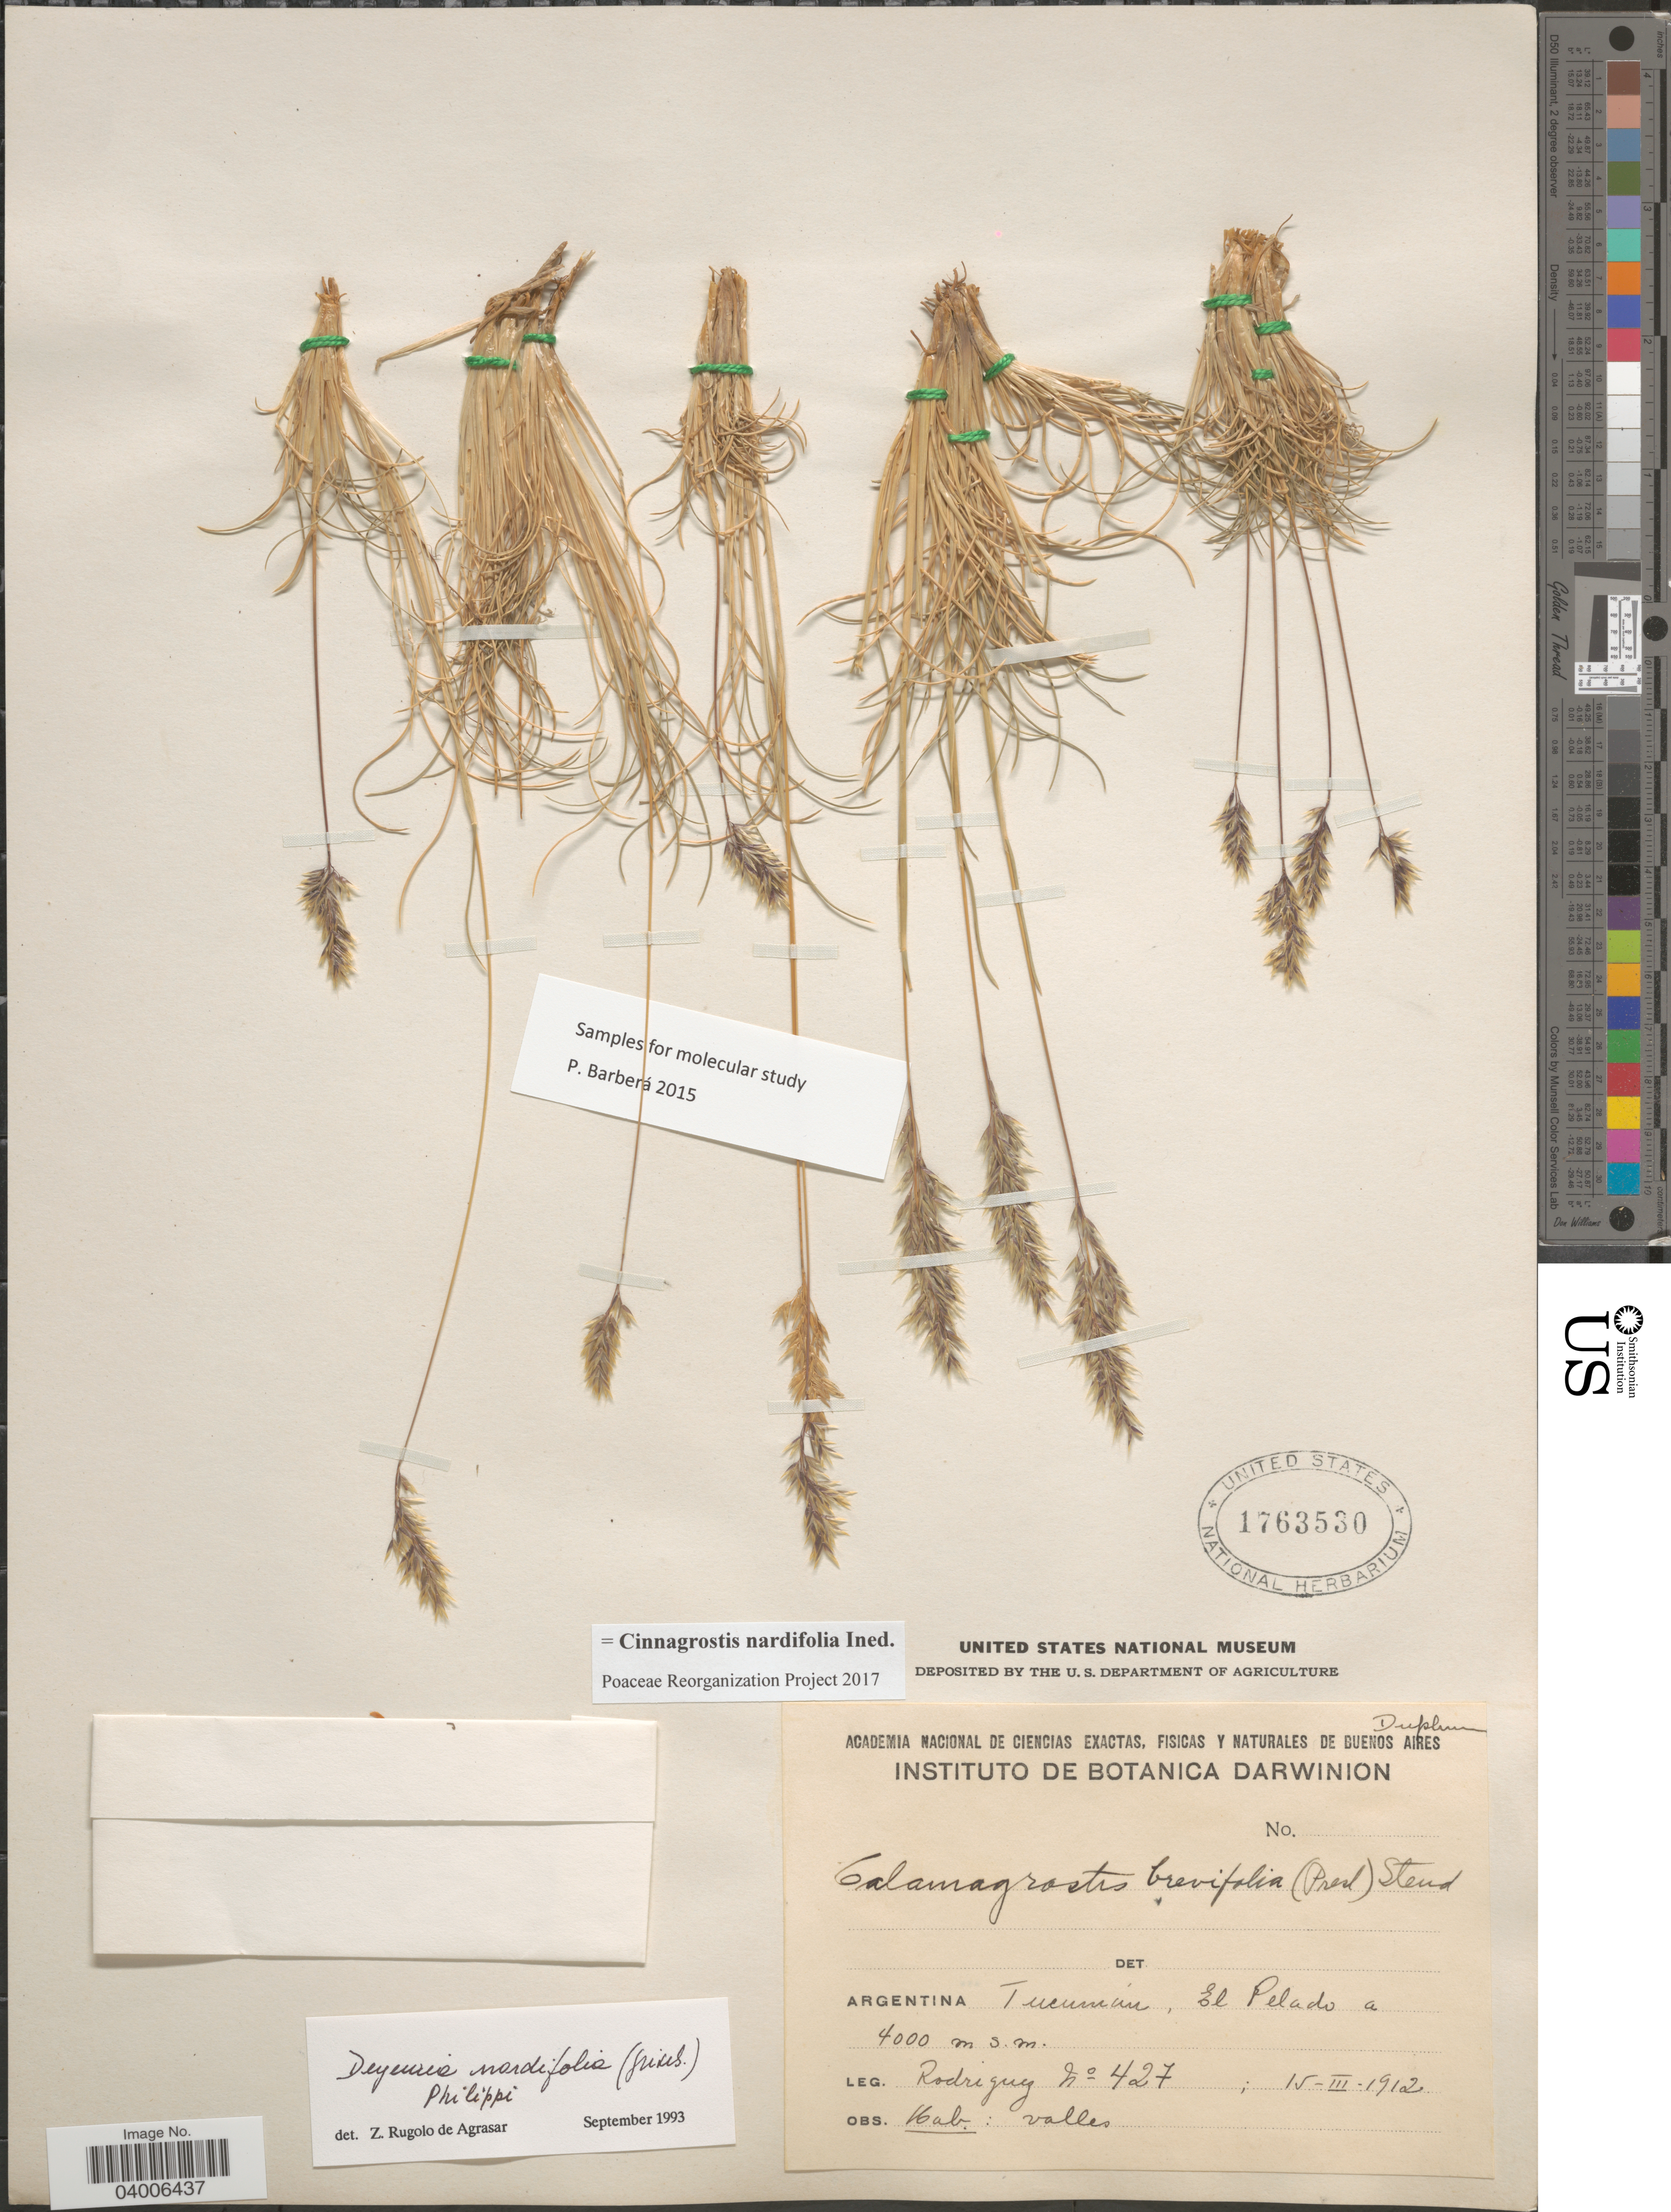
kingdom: Plantae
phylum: Tracheophyta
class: Liliopsida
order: Poales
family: Poaceae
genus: Cinnagrostis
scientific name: Cinnagrostis velutina var. nardifolia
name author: (Griseb.) P.M. Peterson et al.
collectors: Rodriguez, --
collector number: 427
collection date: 1912-03-15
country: Argentina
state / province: Tucuman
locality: El Pelado a. Valles.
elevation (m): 4000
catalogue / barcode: US 1763530